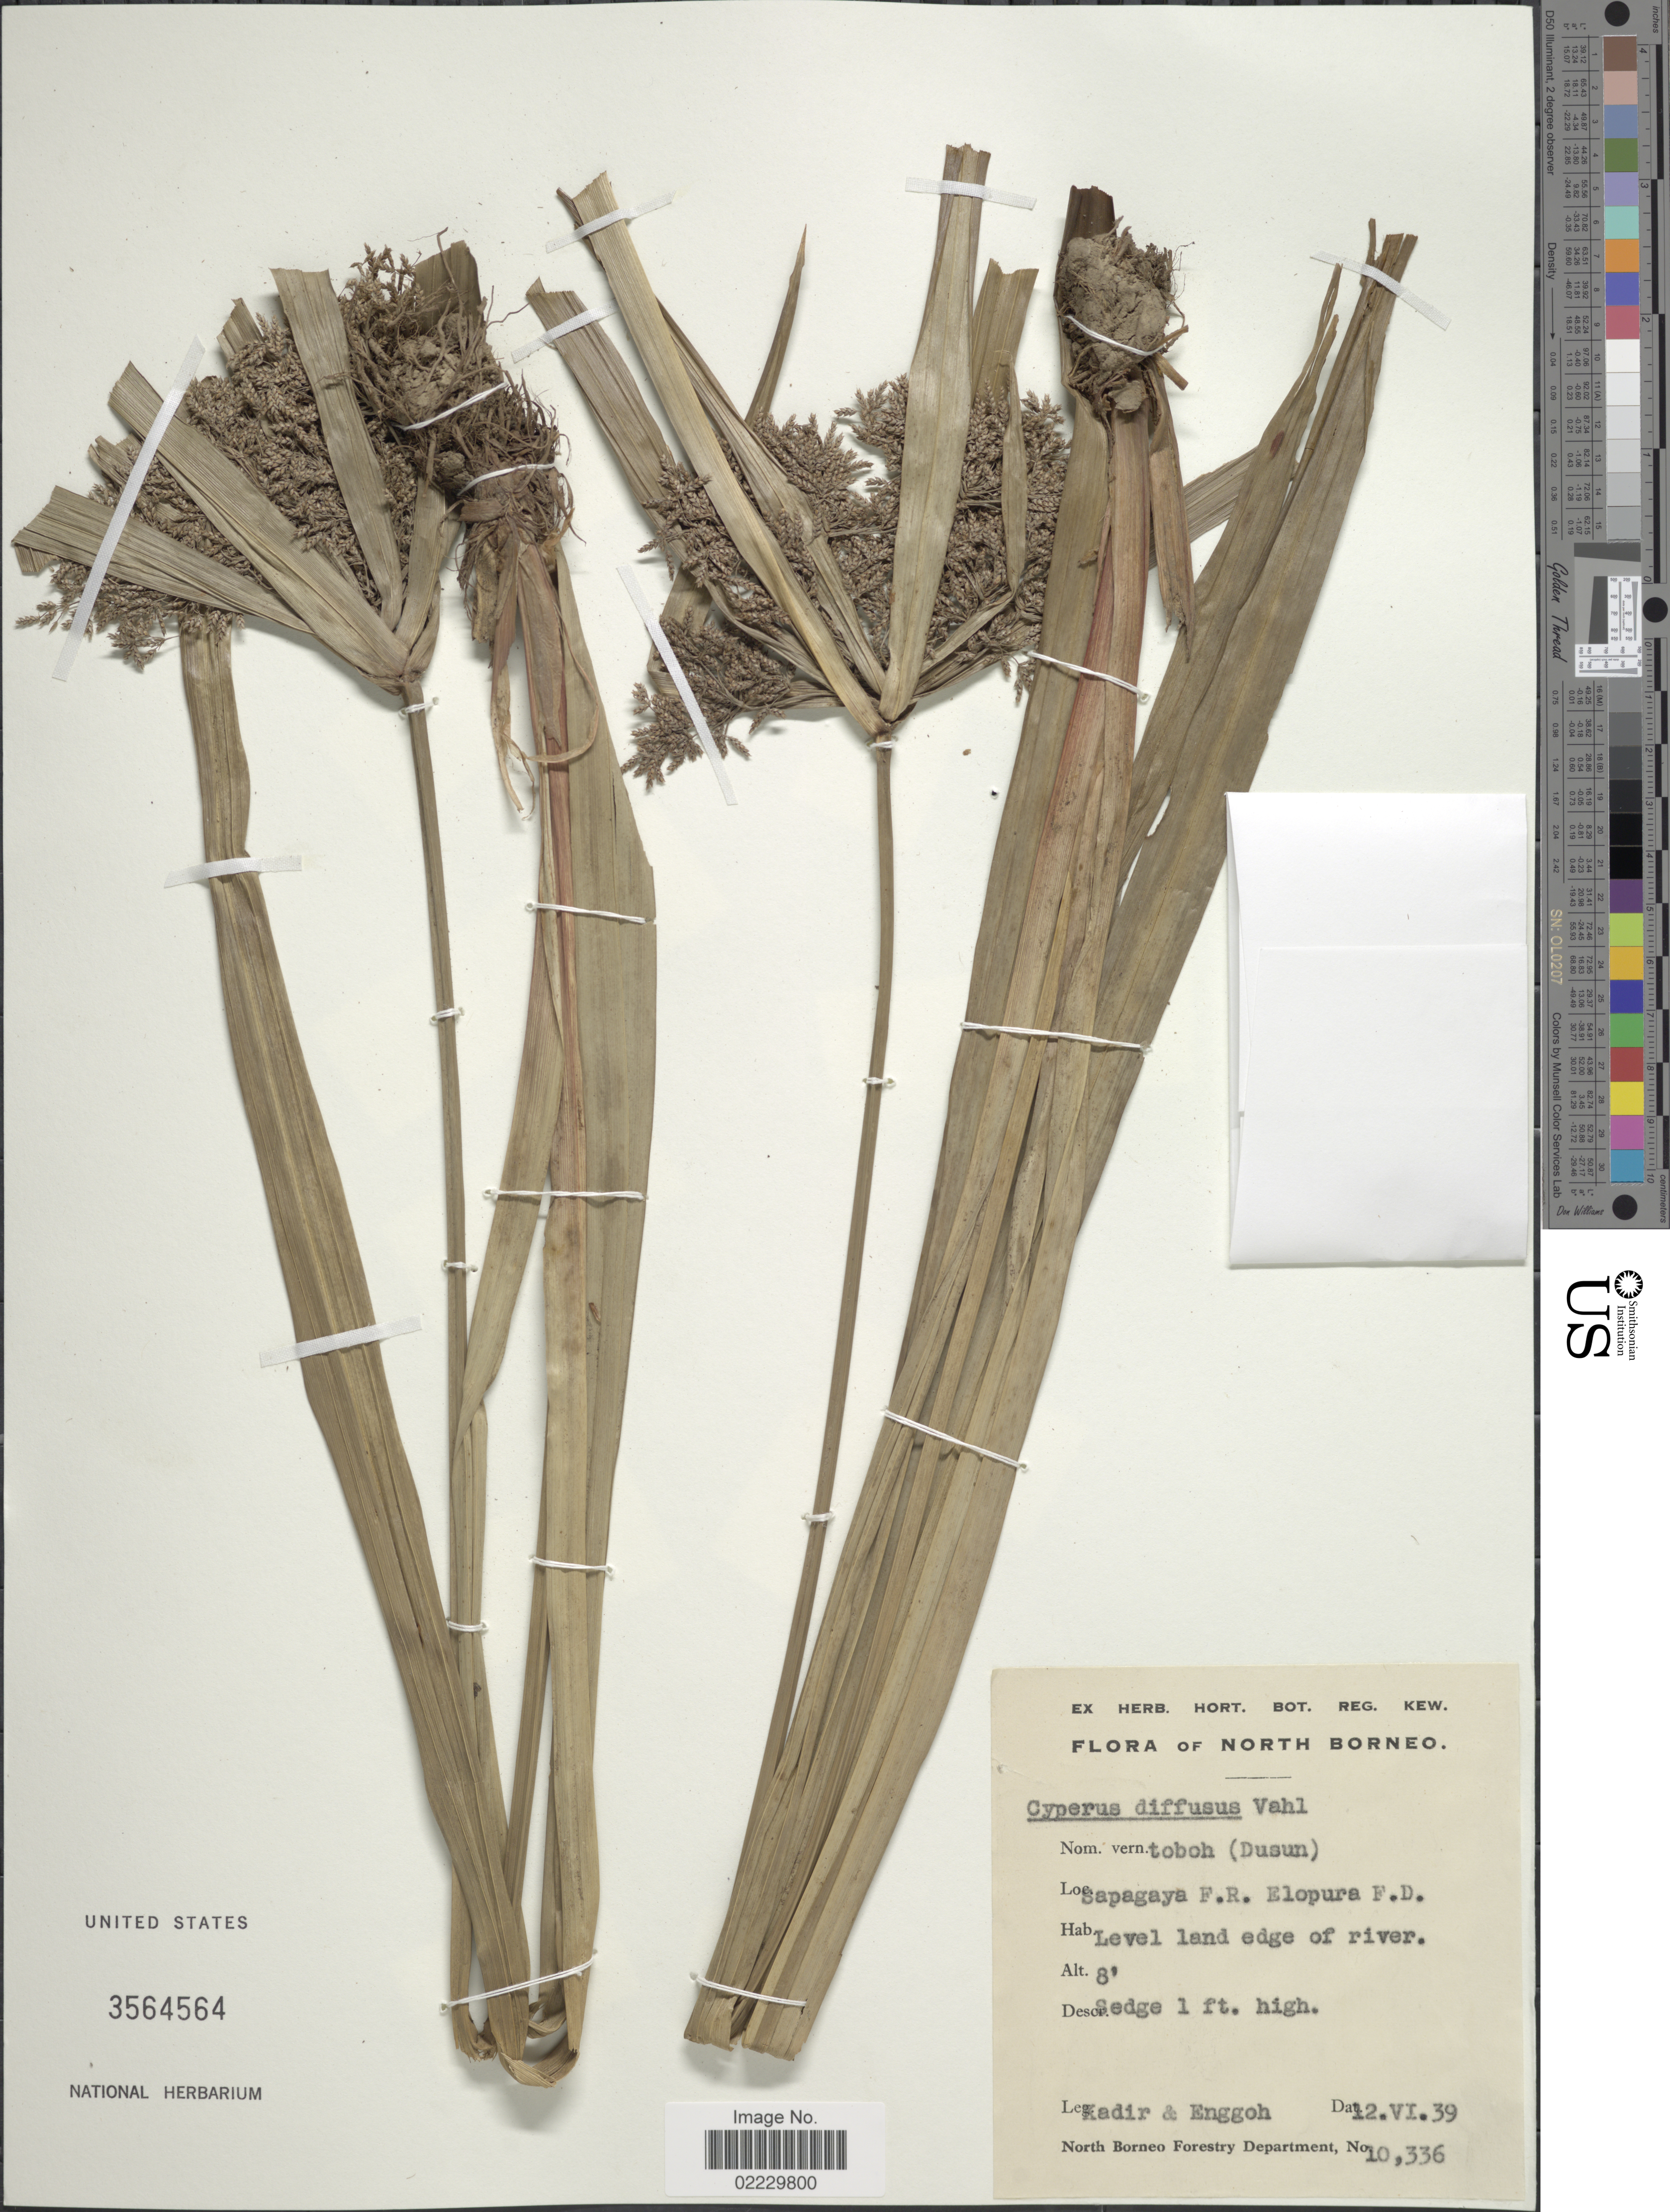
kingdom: Plantae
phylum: Tracheophyta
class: Liliopsida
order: Poales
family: Cyperaceae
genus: Cyperus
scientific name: Cyperus diffusus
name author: Vahl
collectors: -. Kadir & -. Enggoh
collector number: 10336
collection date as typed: Transcribed d/m/y: 12/6/39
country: Malaysia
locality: North Borneo. Sapagaya F.R. Elopura F.D.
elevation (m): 2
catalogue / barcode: US 3564564